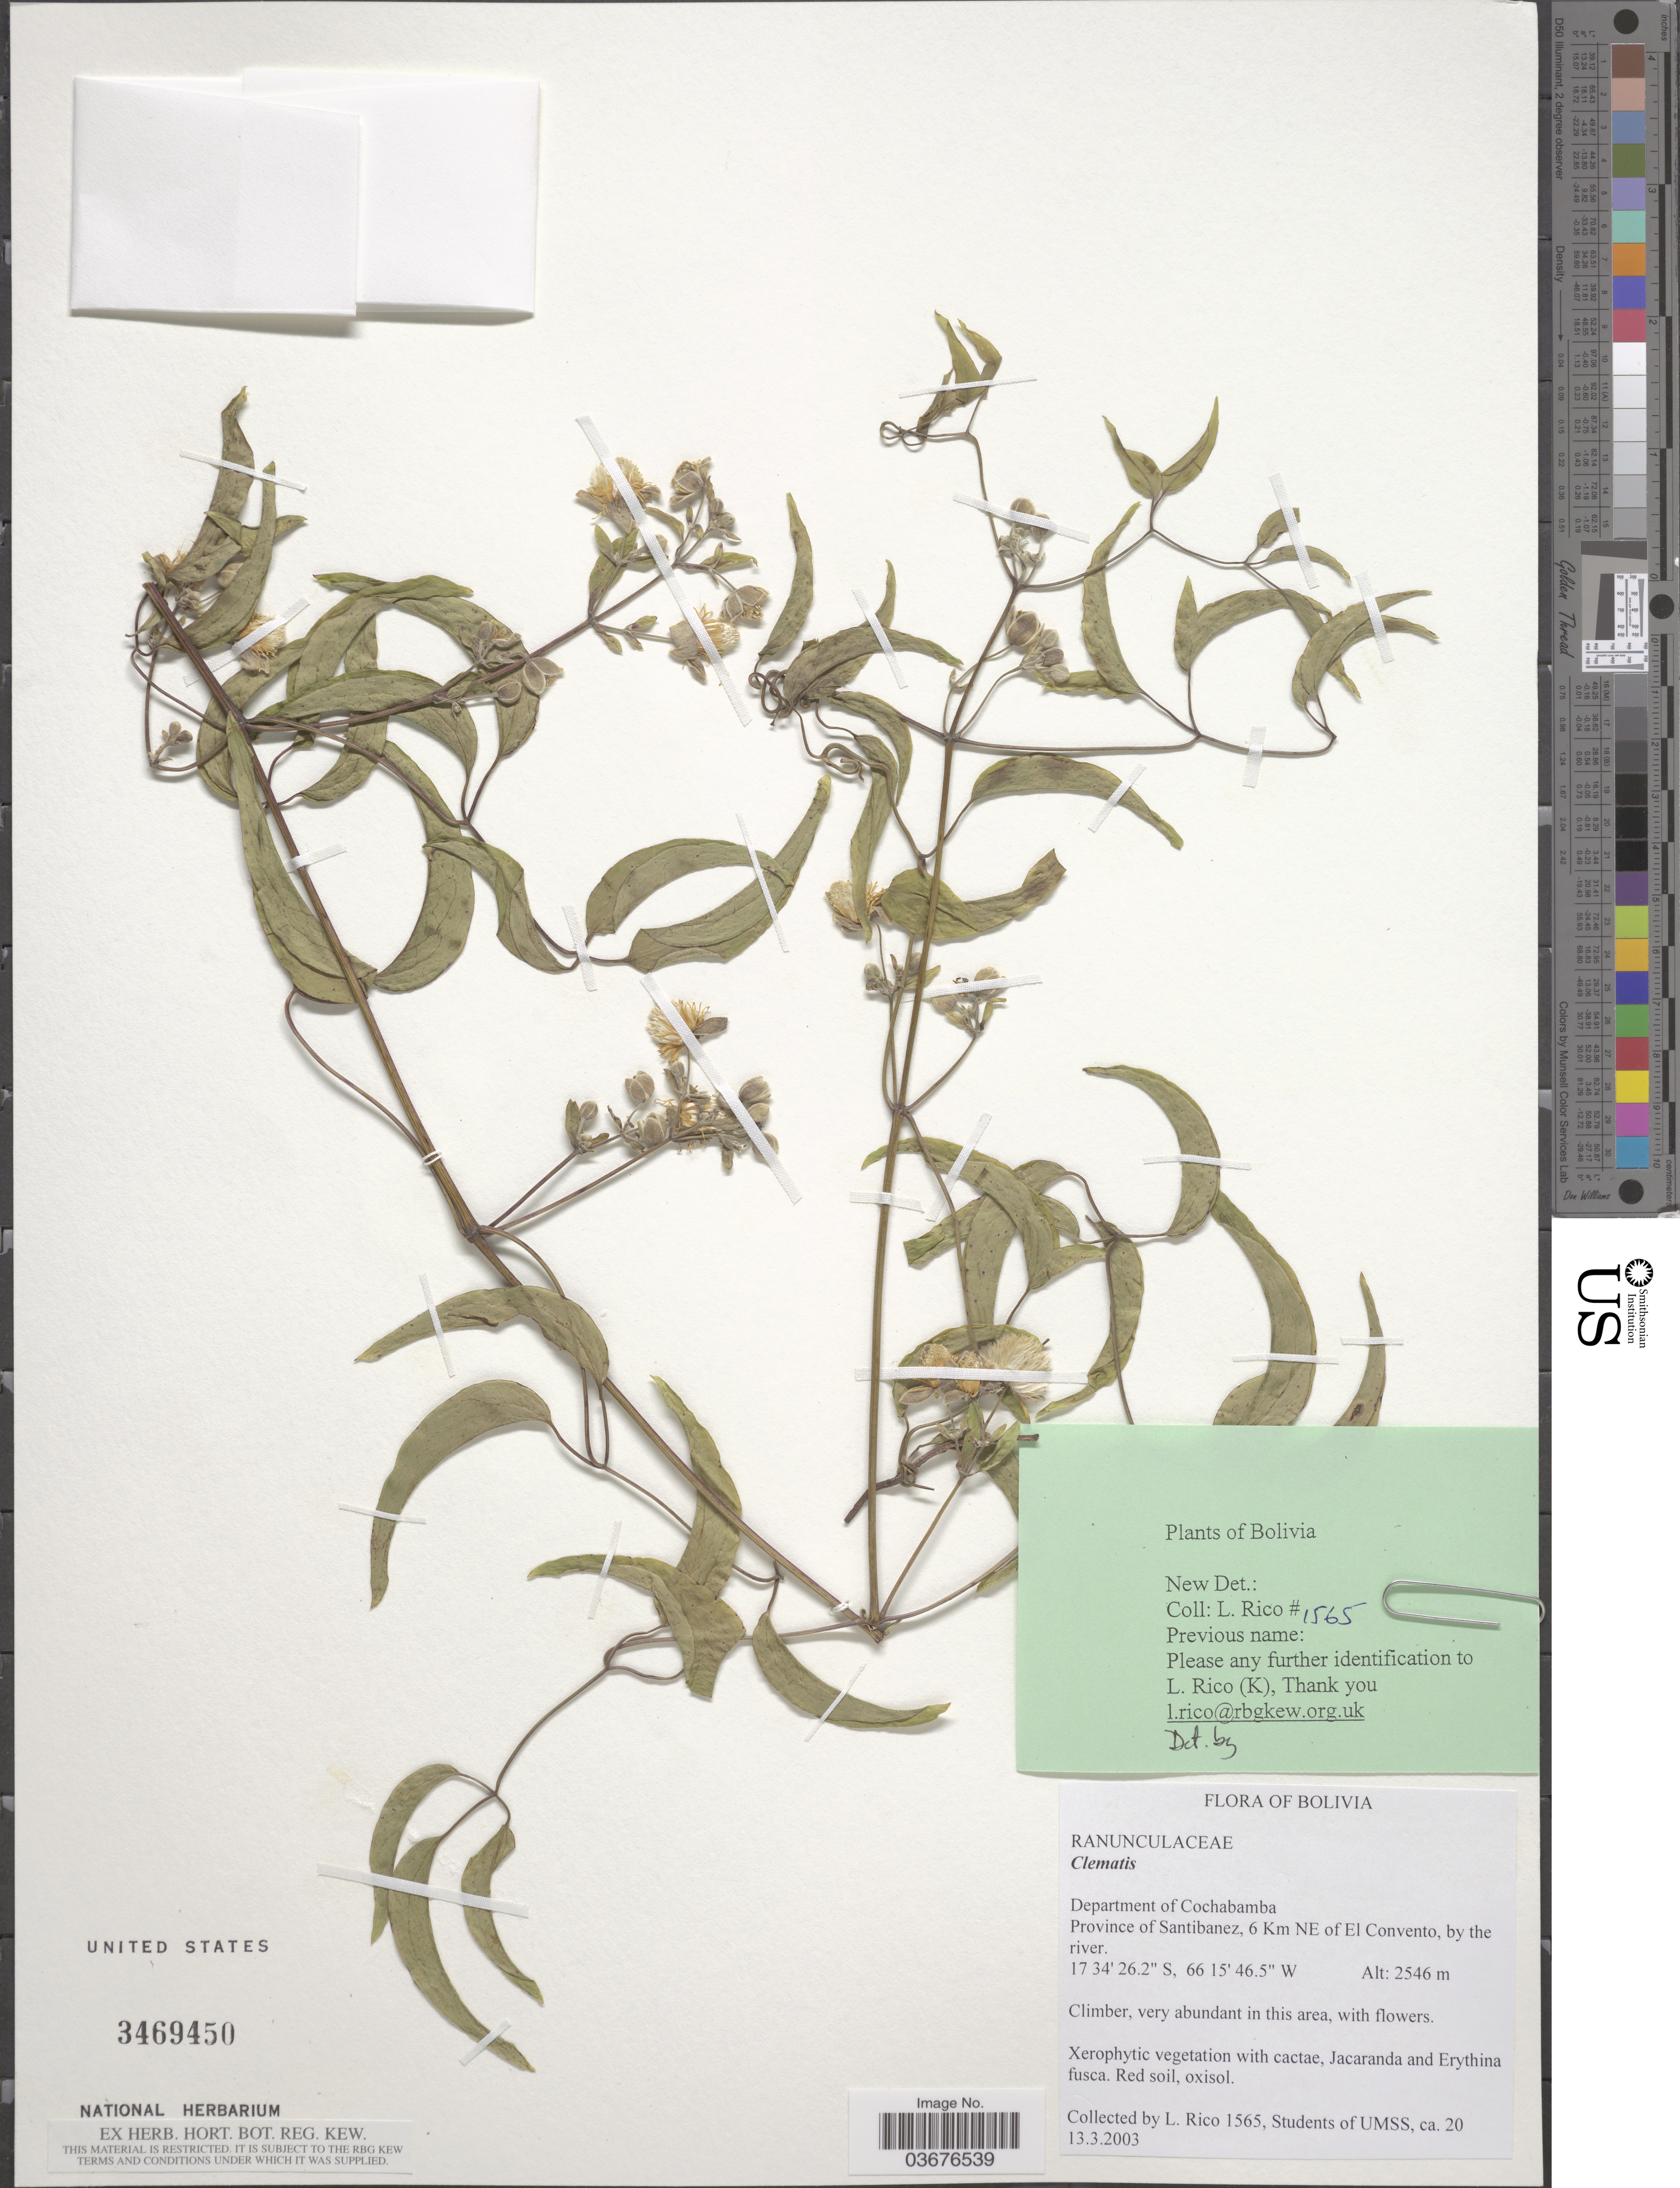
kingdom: Plantae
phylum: Tracheophyta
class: Magnoliopsida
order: Ranunculales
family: Ranunculaceae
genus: Clematis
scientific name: Clematis sp.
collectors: L. Rico & Students of UMSS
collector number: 1565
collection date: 2003-03-13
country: Bolivia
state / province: Cochabamba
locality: Department of Cochabamba. Province of Santibanez, 6 Km NE of El Convento, by the river.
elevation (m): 2546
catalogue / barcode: US 3469450